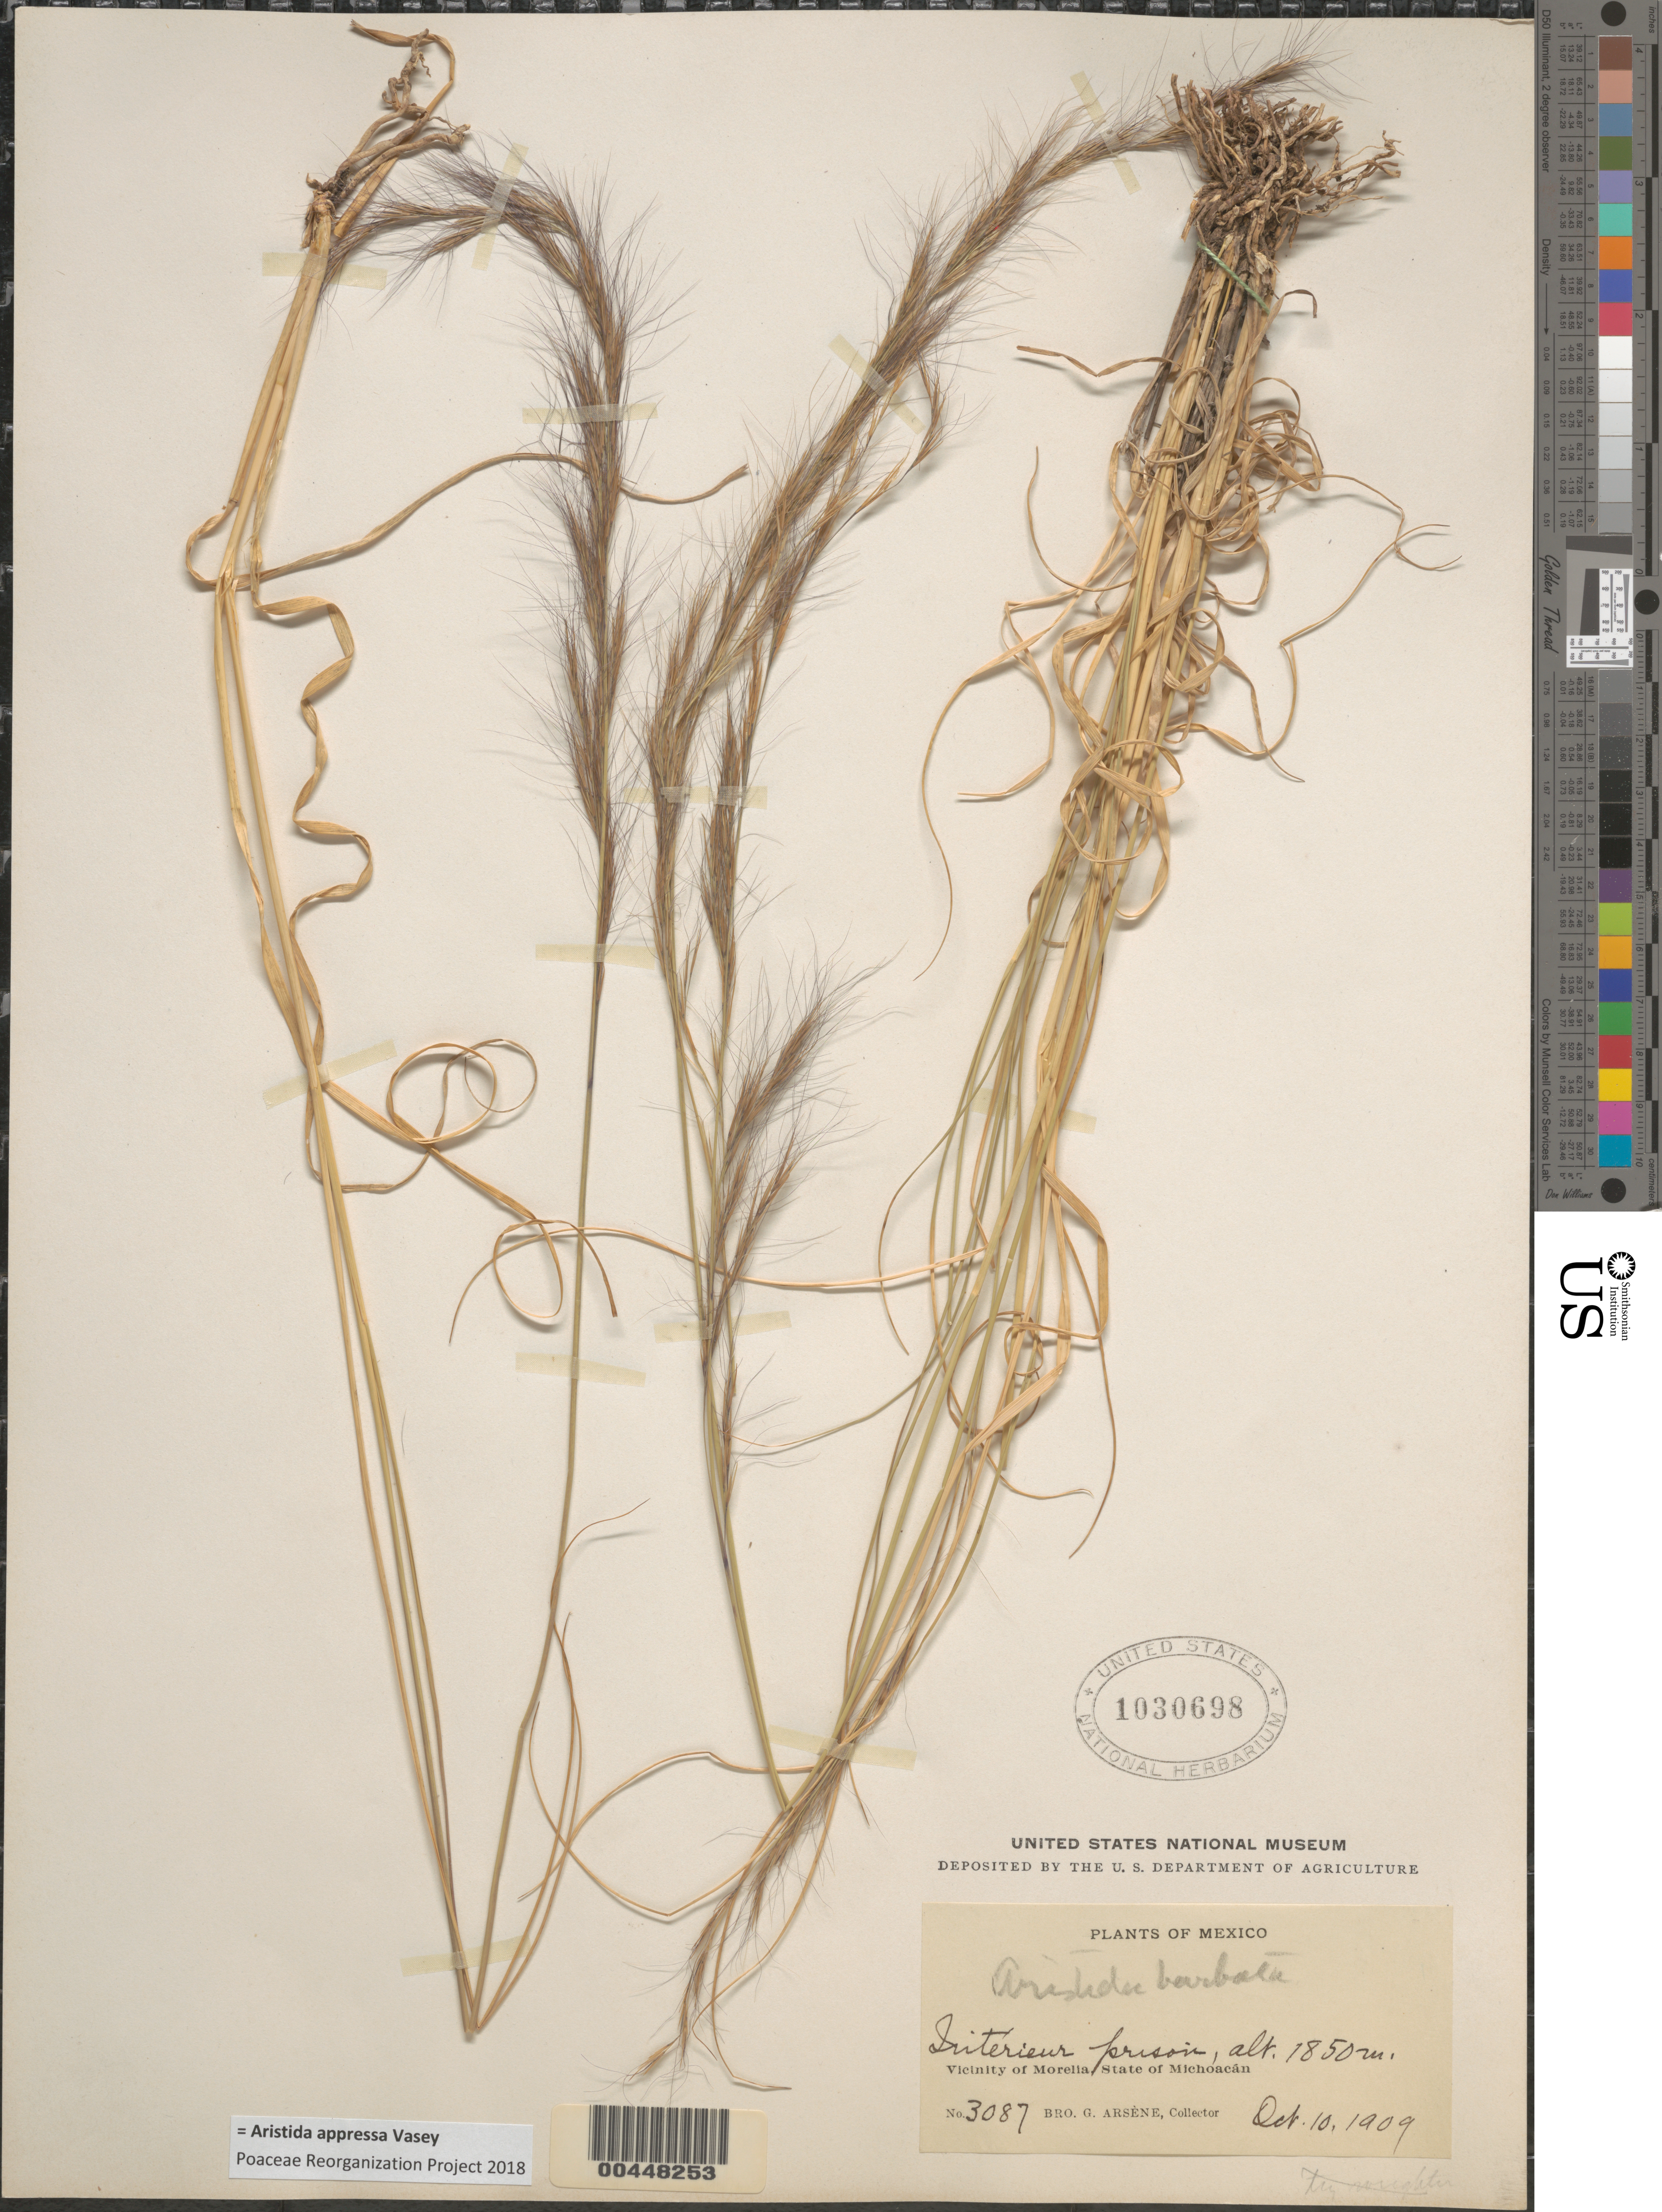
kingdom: Plantae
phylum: Tracheophyta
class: Liliopsida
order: Poales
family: Poaceae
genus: Aristida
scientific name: Aristida appressa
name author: Vasey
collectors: Bro. G. Arsène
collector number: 3087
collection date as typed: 10 Oct 1909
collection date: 1909-10-10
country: Mexico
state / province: Michoacán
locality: Vicinity of Morelia, Interieur prison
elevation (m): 1850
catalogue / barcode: US 1030698